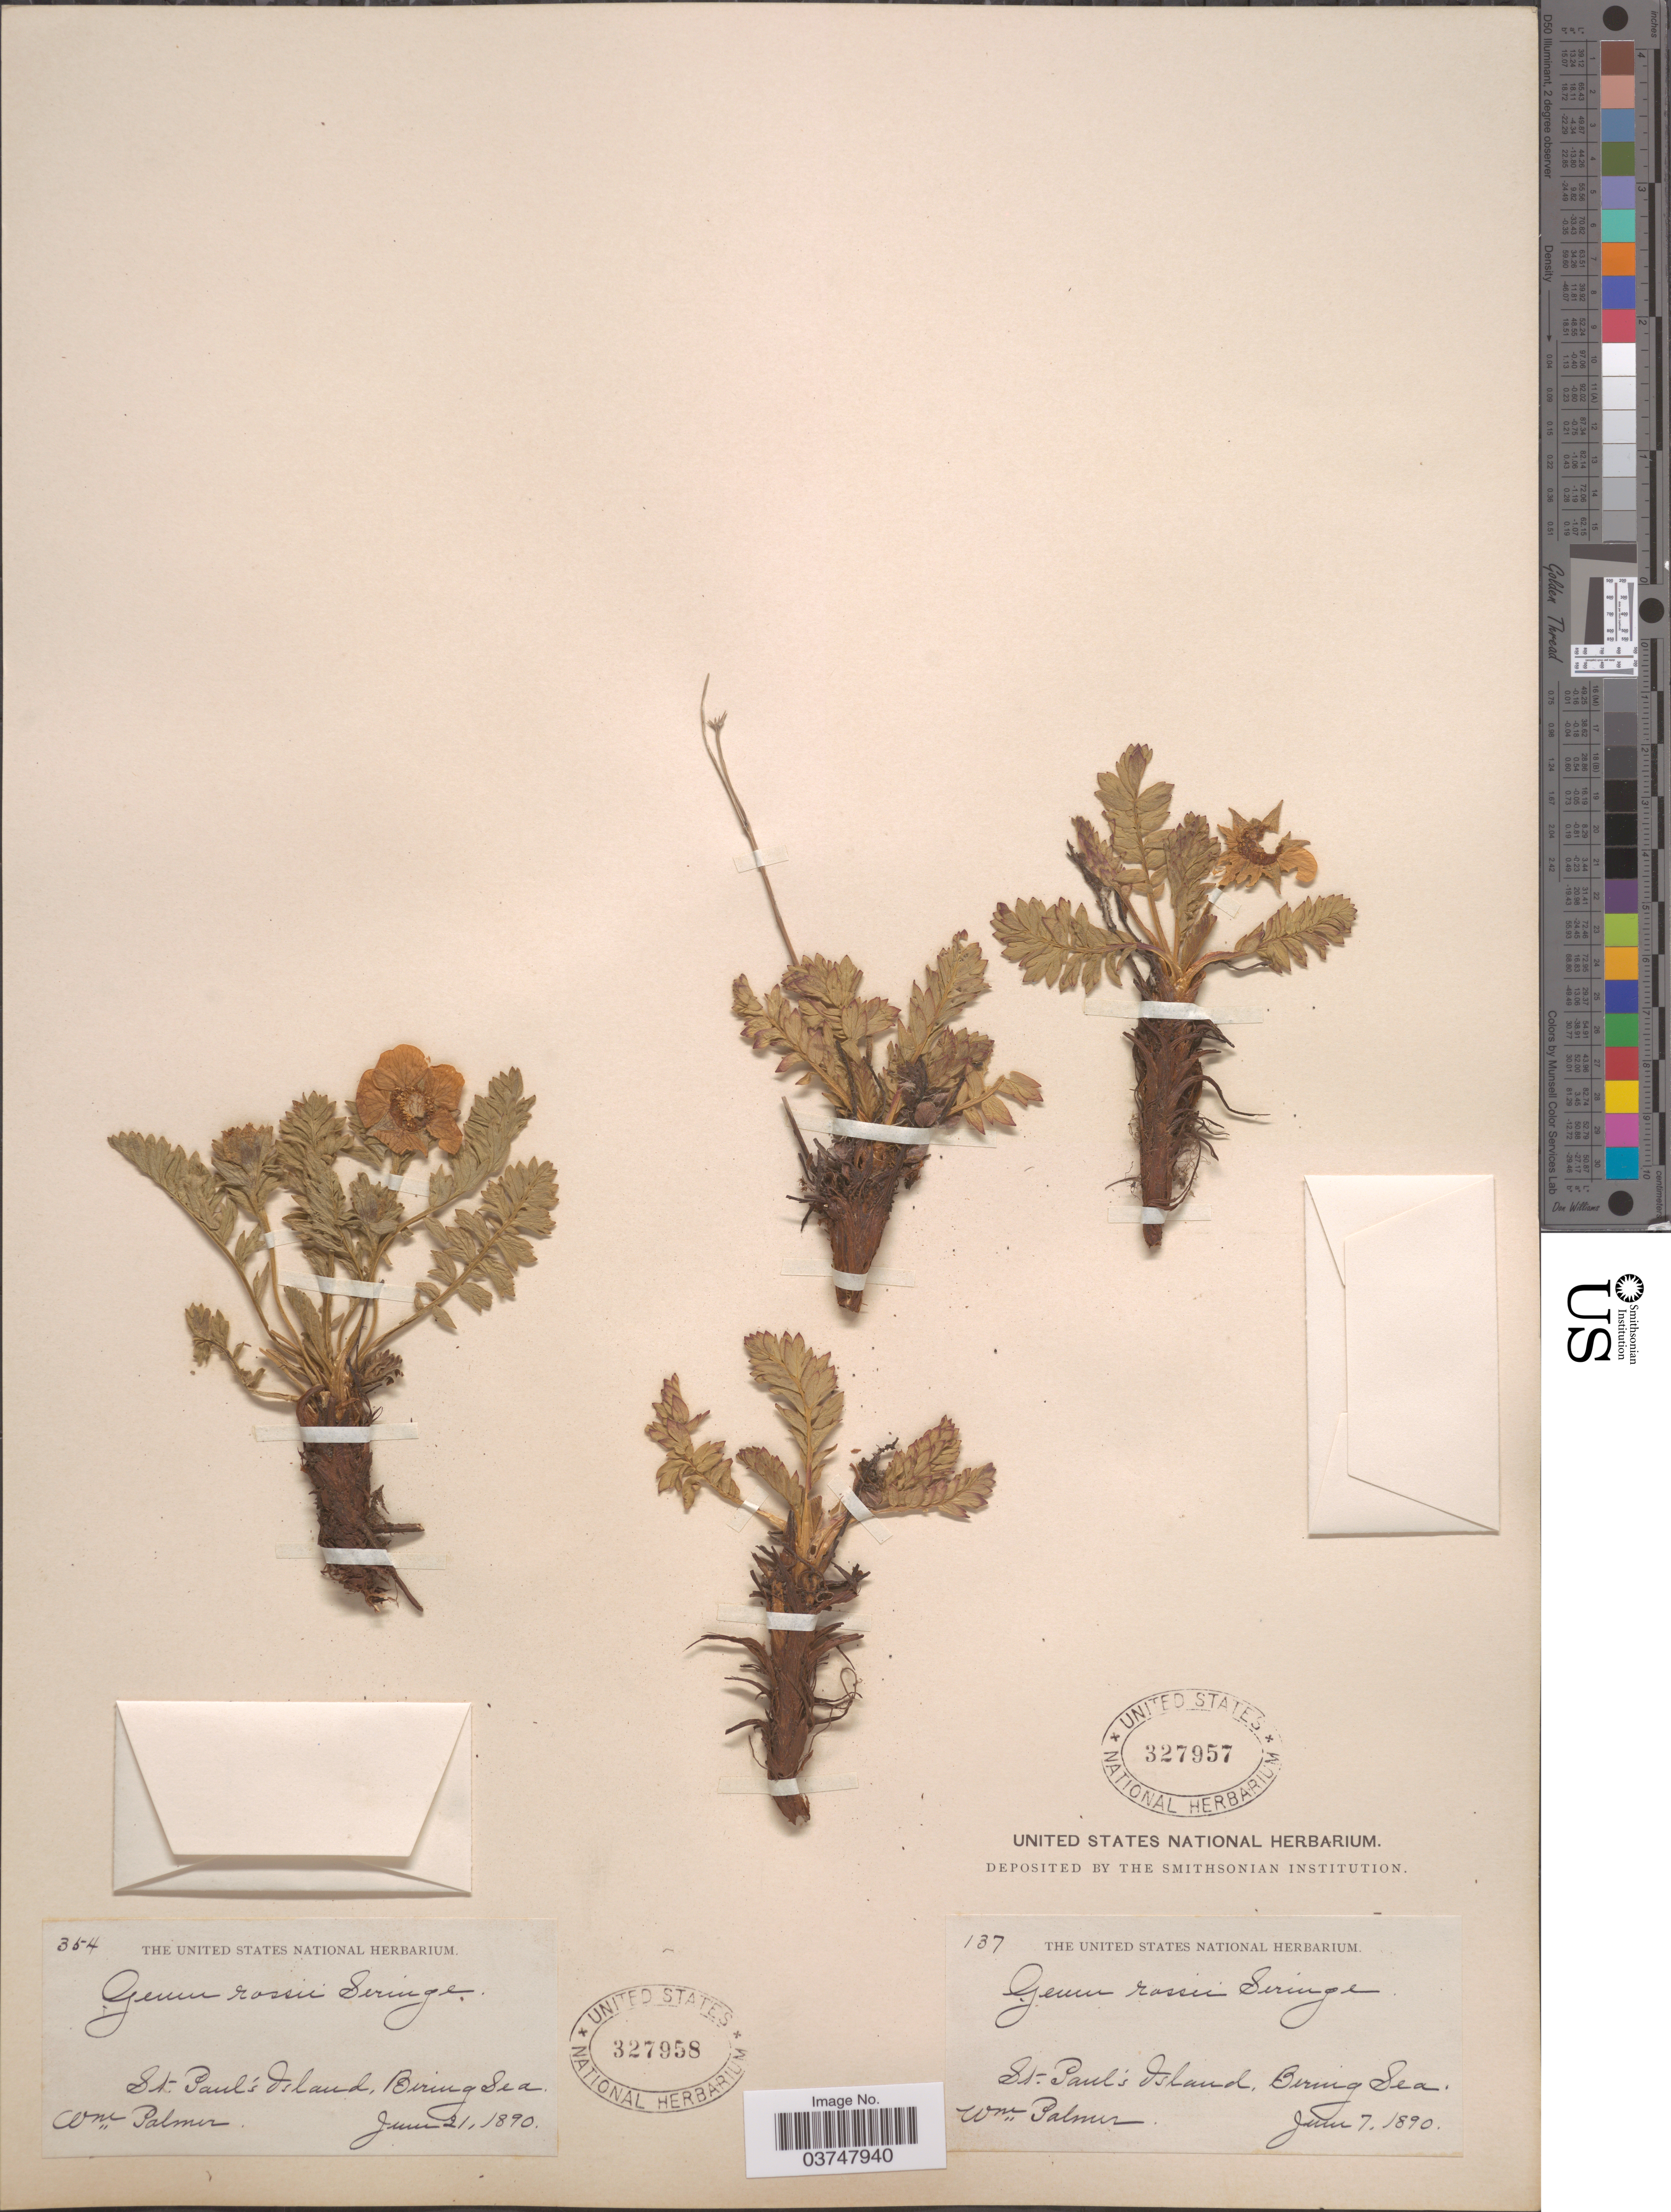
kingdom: Plantae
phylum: Tracheophyta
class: Magnoliopsida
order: Rosales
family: Rosaceae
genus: Geum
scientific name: Geum rossii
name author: (R. Br.) Ser.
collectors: W. Palmer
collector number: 354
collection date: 1890-06-21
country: United States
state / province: Alaska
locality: St. Paul's Island, Bering Sea.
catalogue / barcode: US 327958